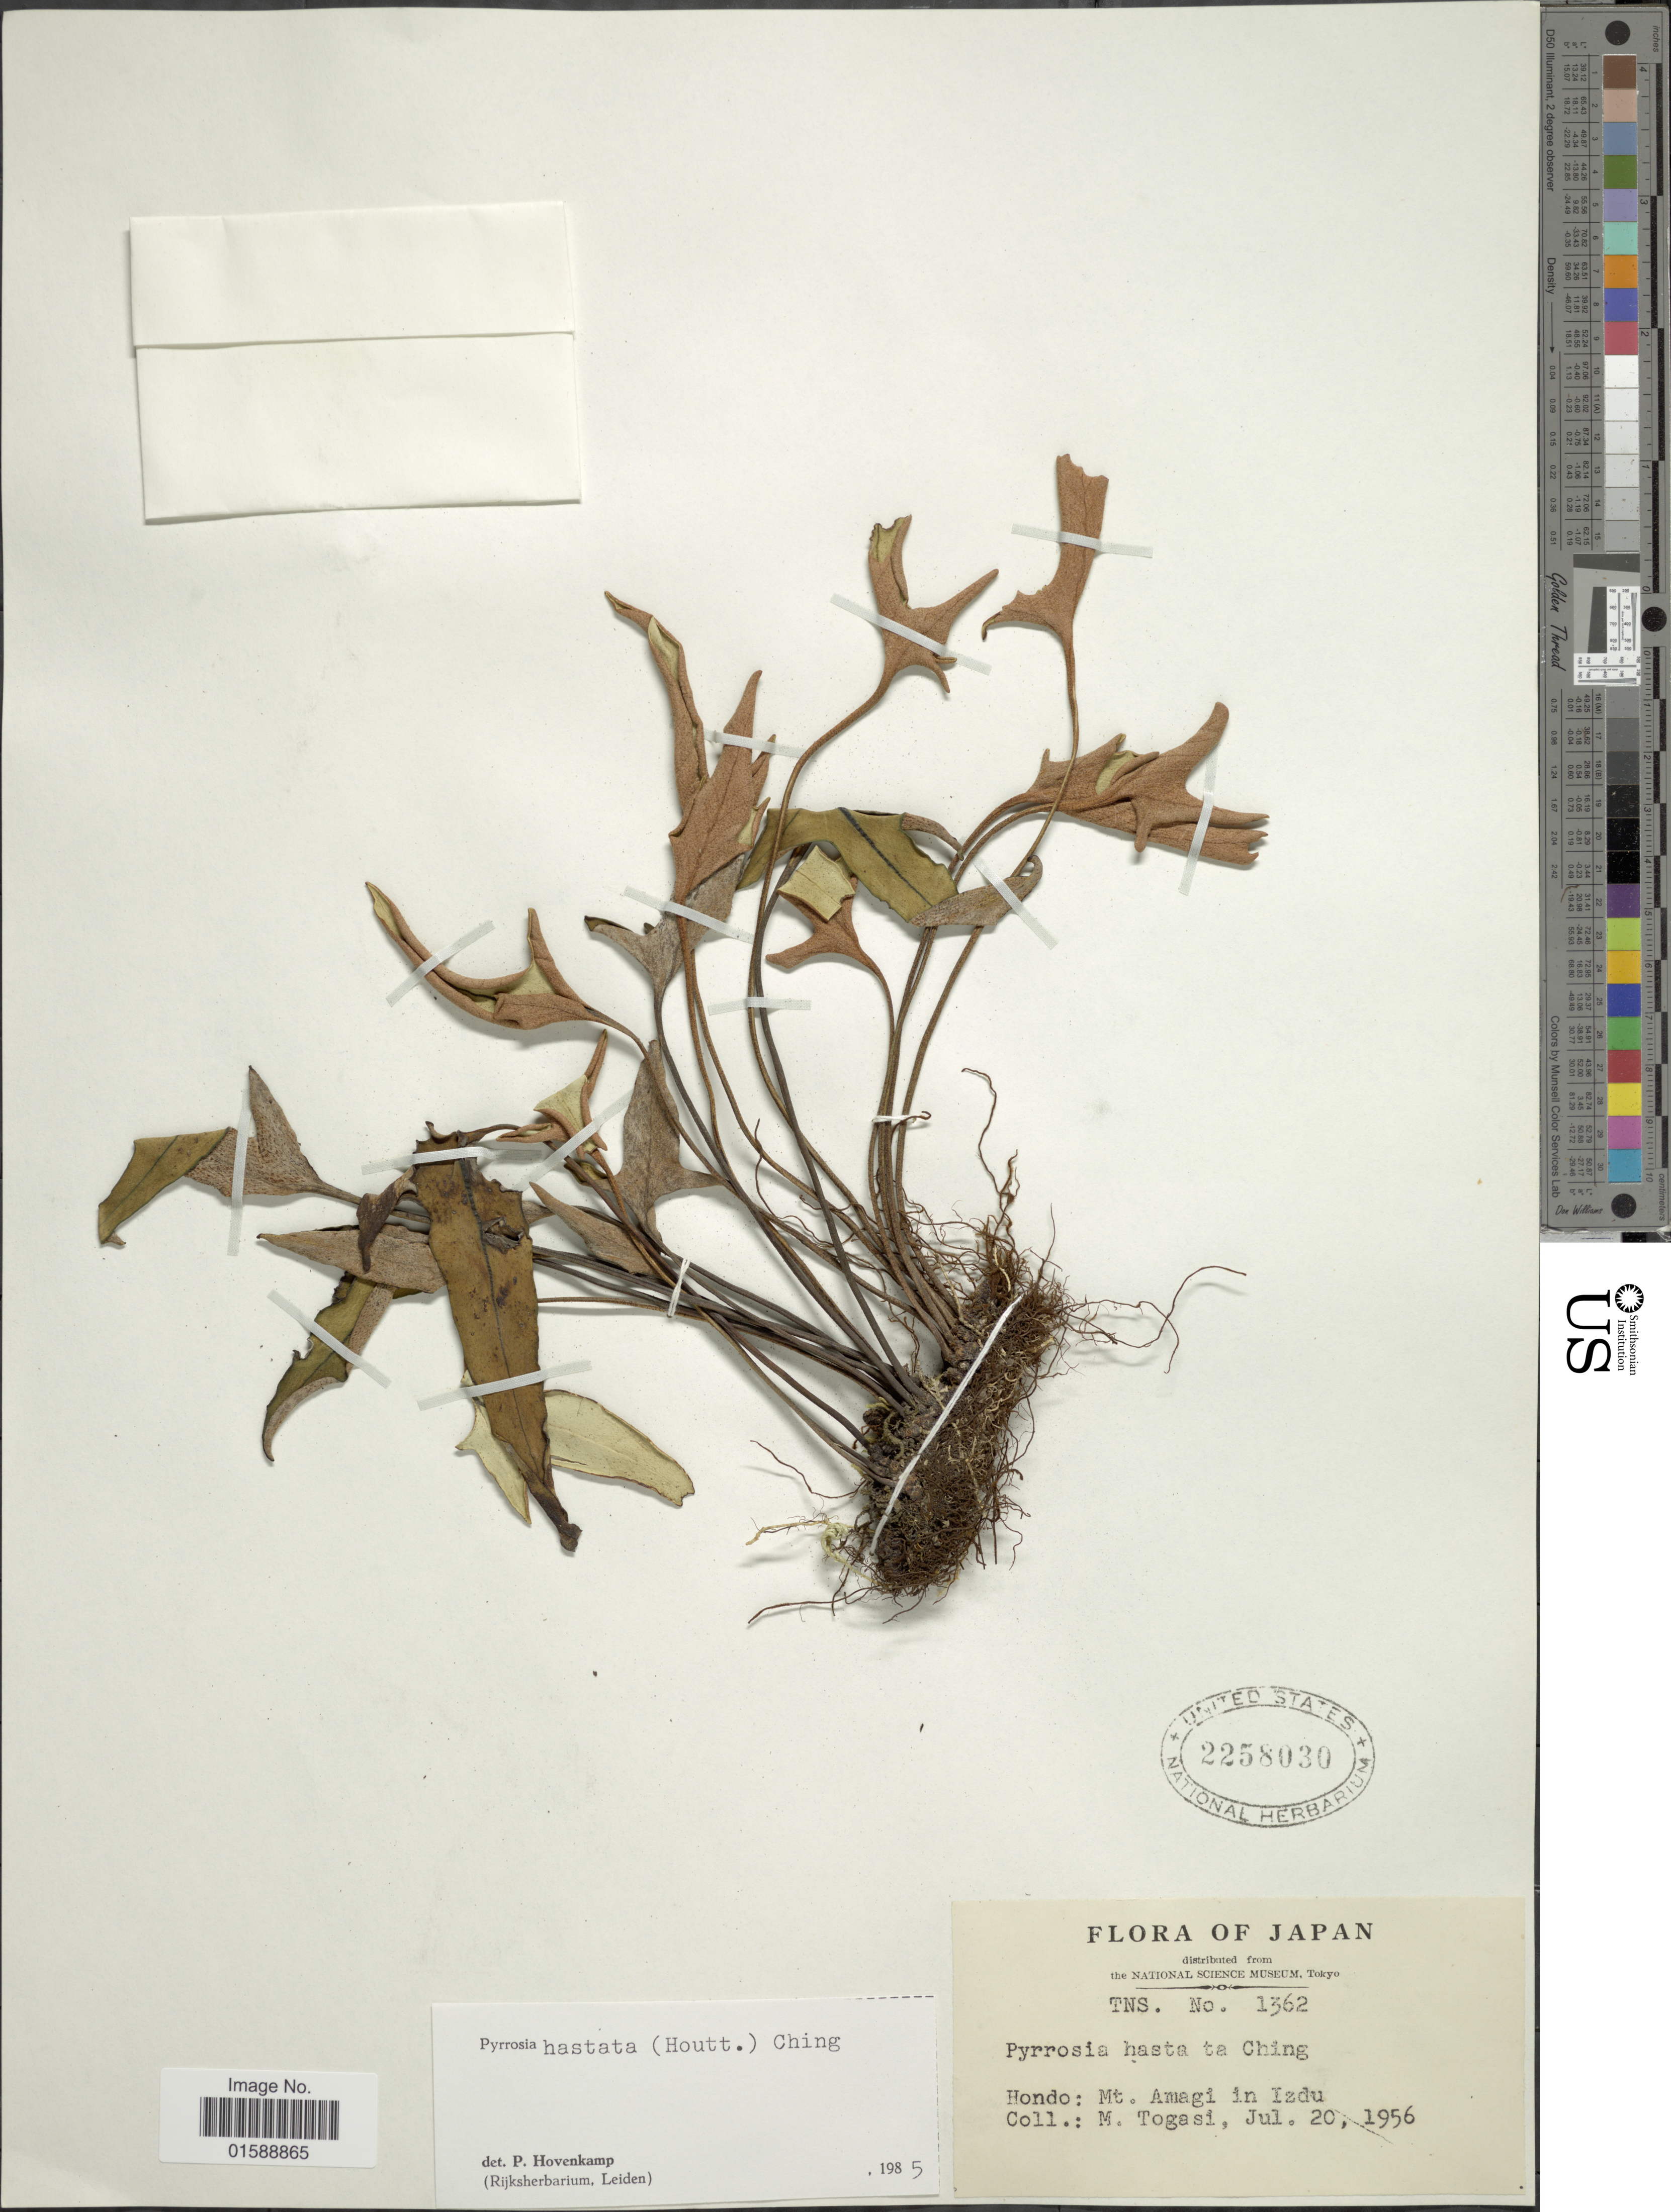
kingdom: Plantae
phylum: Tracheophyta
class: Polypodiopsida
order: Polypodiales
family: Polypodiaceae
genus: Pyrrosia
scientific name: Pyrrosia hastata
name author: (Houtt.) Ching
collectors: M. Togasi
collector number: TNS. 1362*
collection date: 1956-07-20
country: Japan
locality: Hondo: Mt. Amagi in Izdu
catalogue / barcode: US 2258030